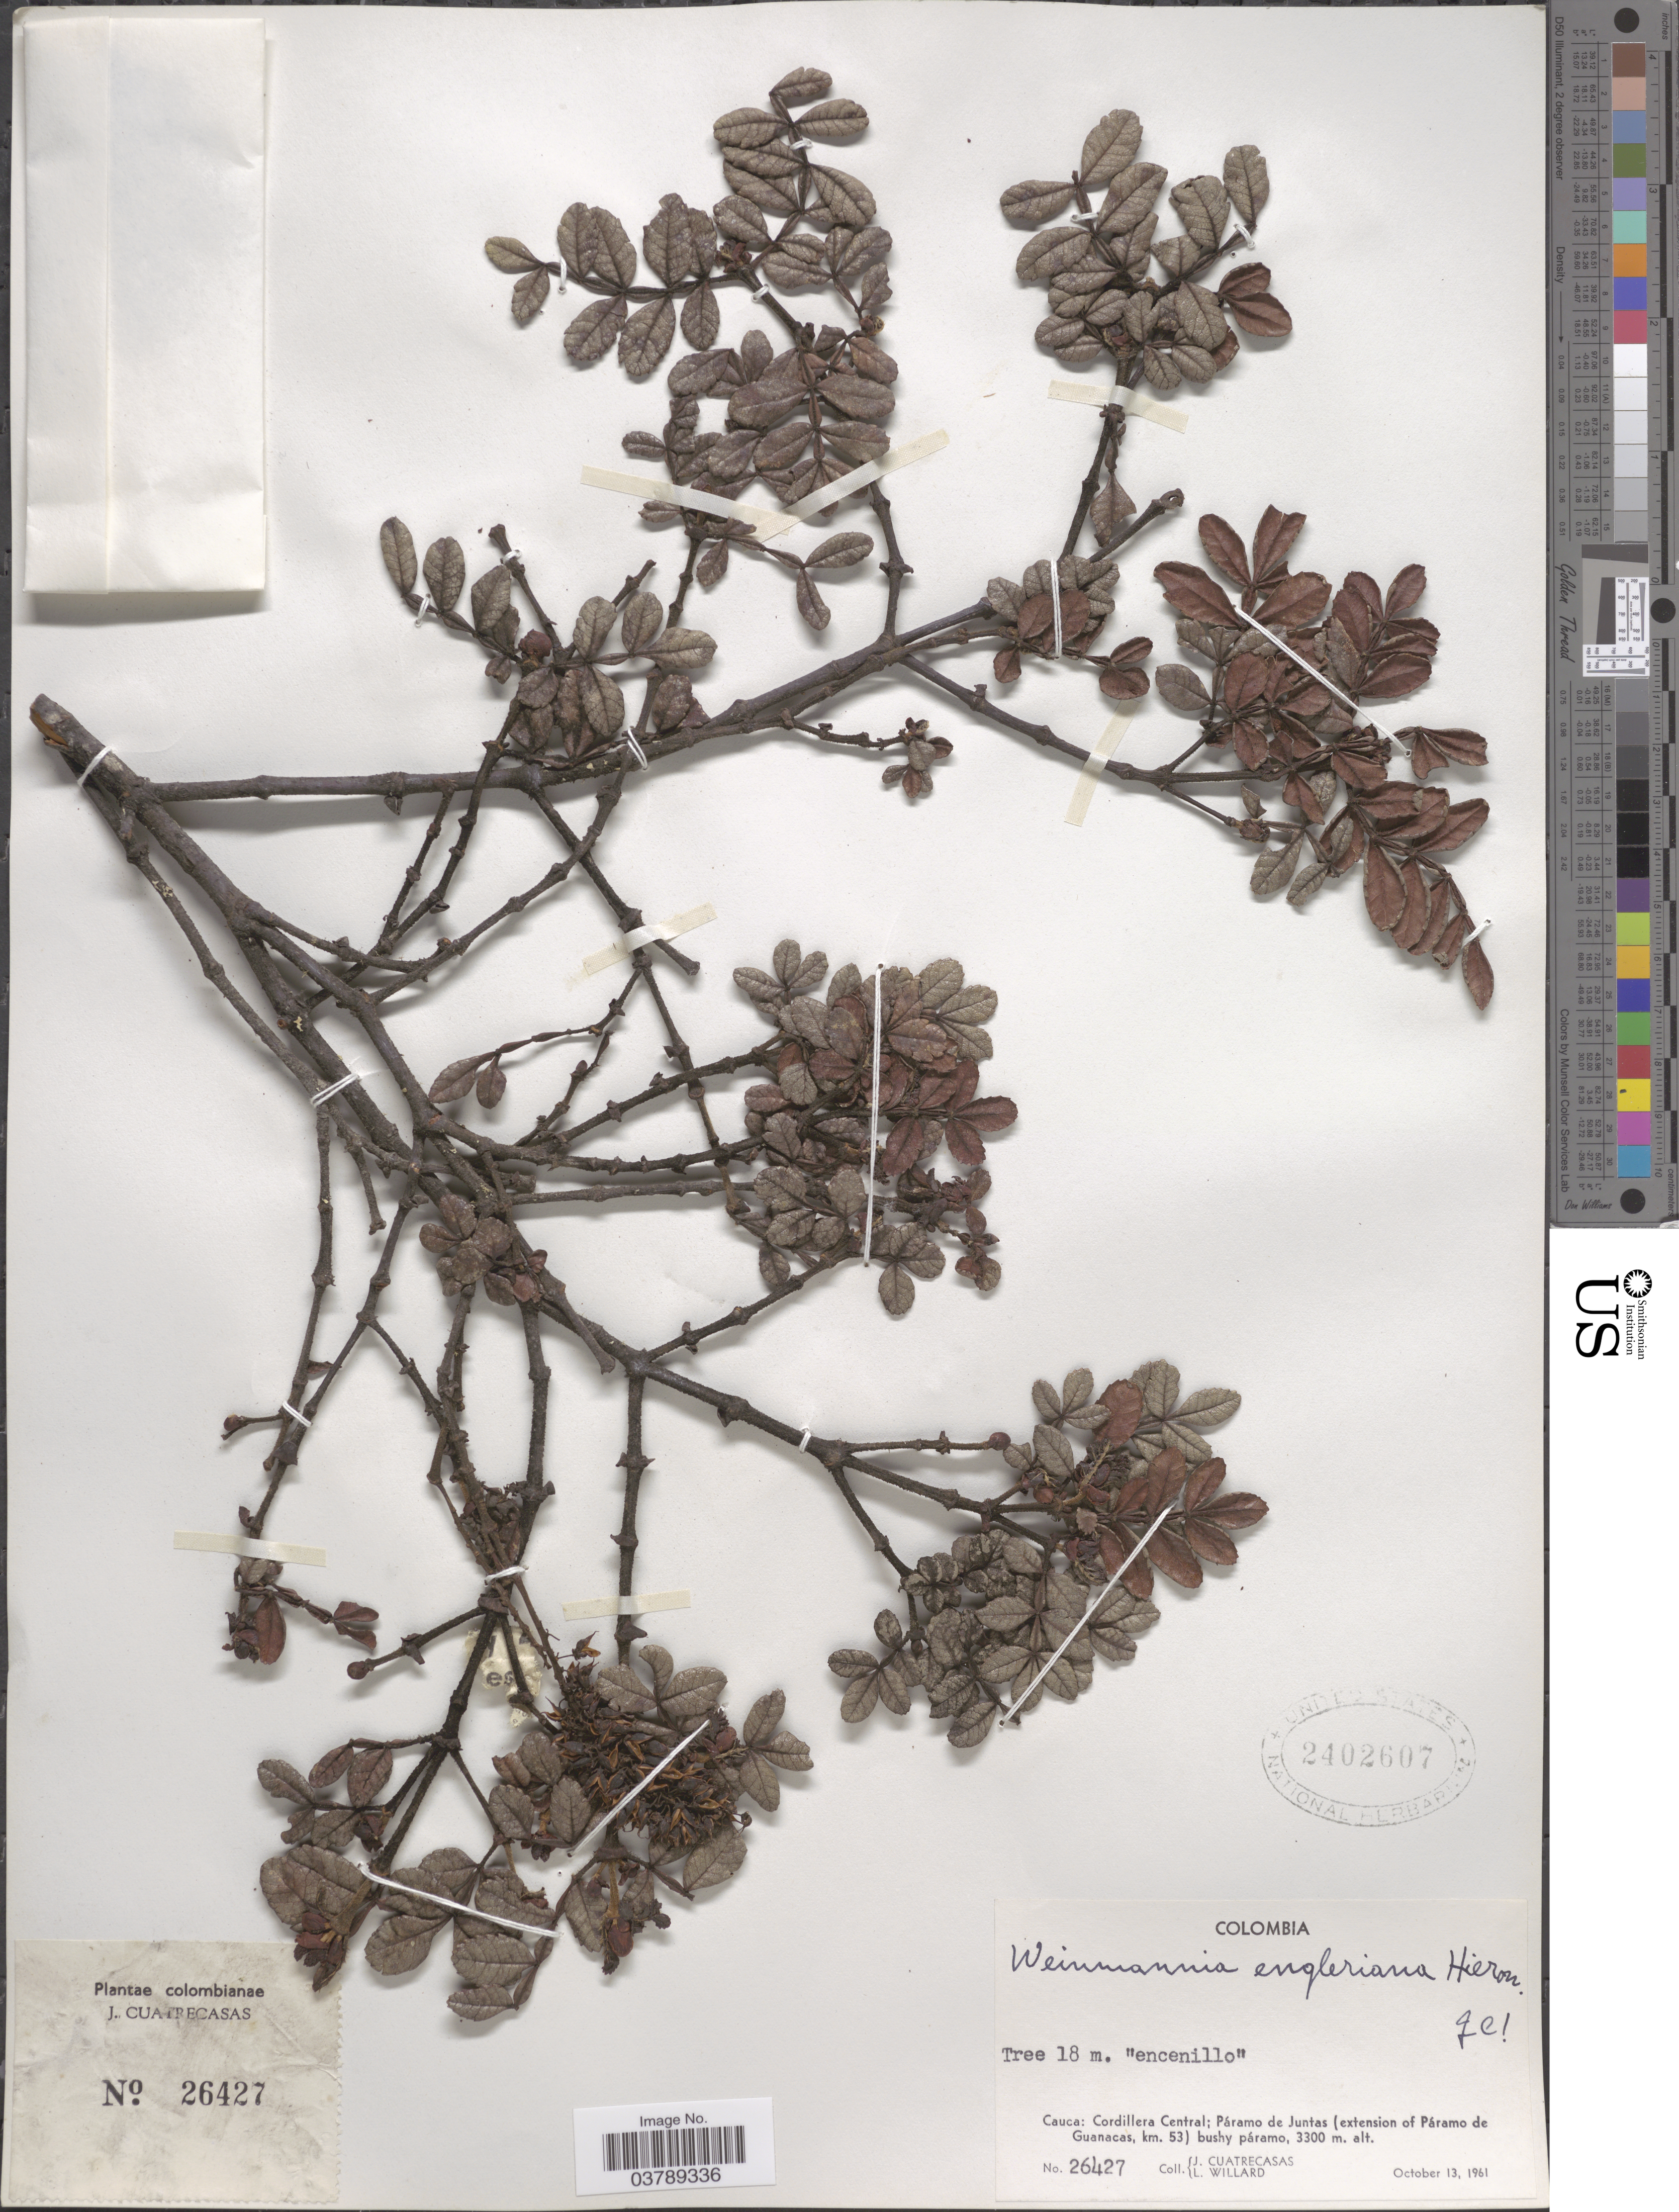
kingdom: Plantae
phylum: Tracheophyta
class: Magnoliopsida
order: Oxalidales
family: Cunoniaceae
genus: Weinmannia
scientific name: Weinmannia mariquitae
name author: Szyszyl.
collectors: J. Cuatrecasas & L. Willard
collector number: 26427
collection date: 1961-10-13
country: Colombia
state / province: Cauca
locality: Cordillera Central; Páramo de Juntas ( extension of Páramo de Guanacas, km. 53) bushy páramo.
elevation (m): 3300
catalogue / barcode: US 2402607